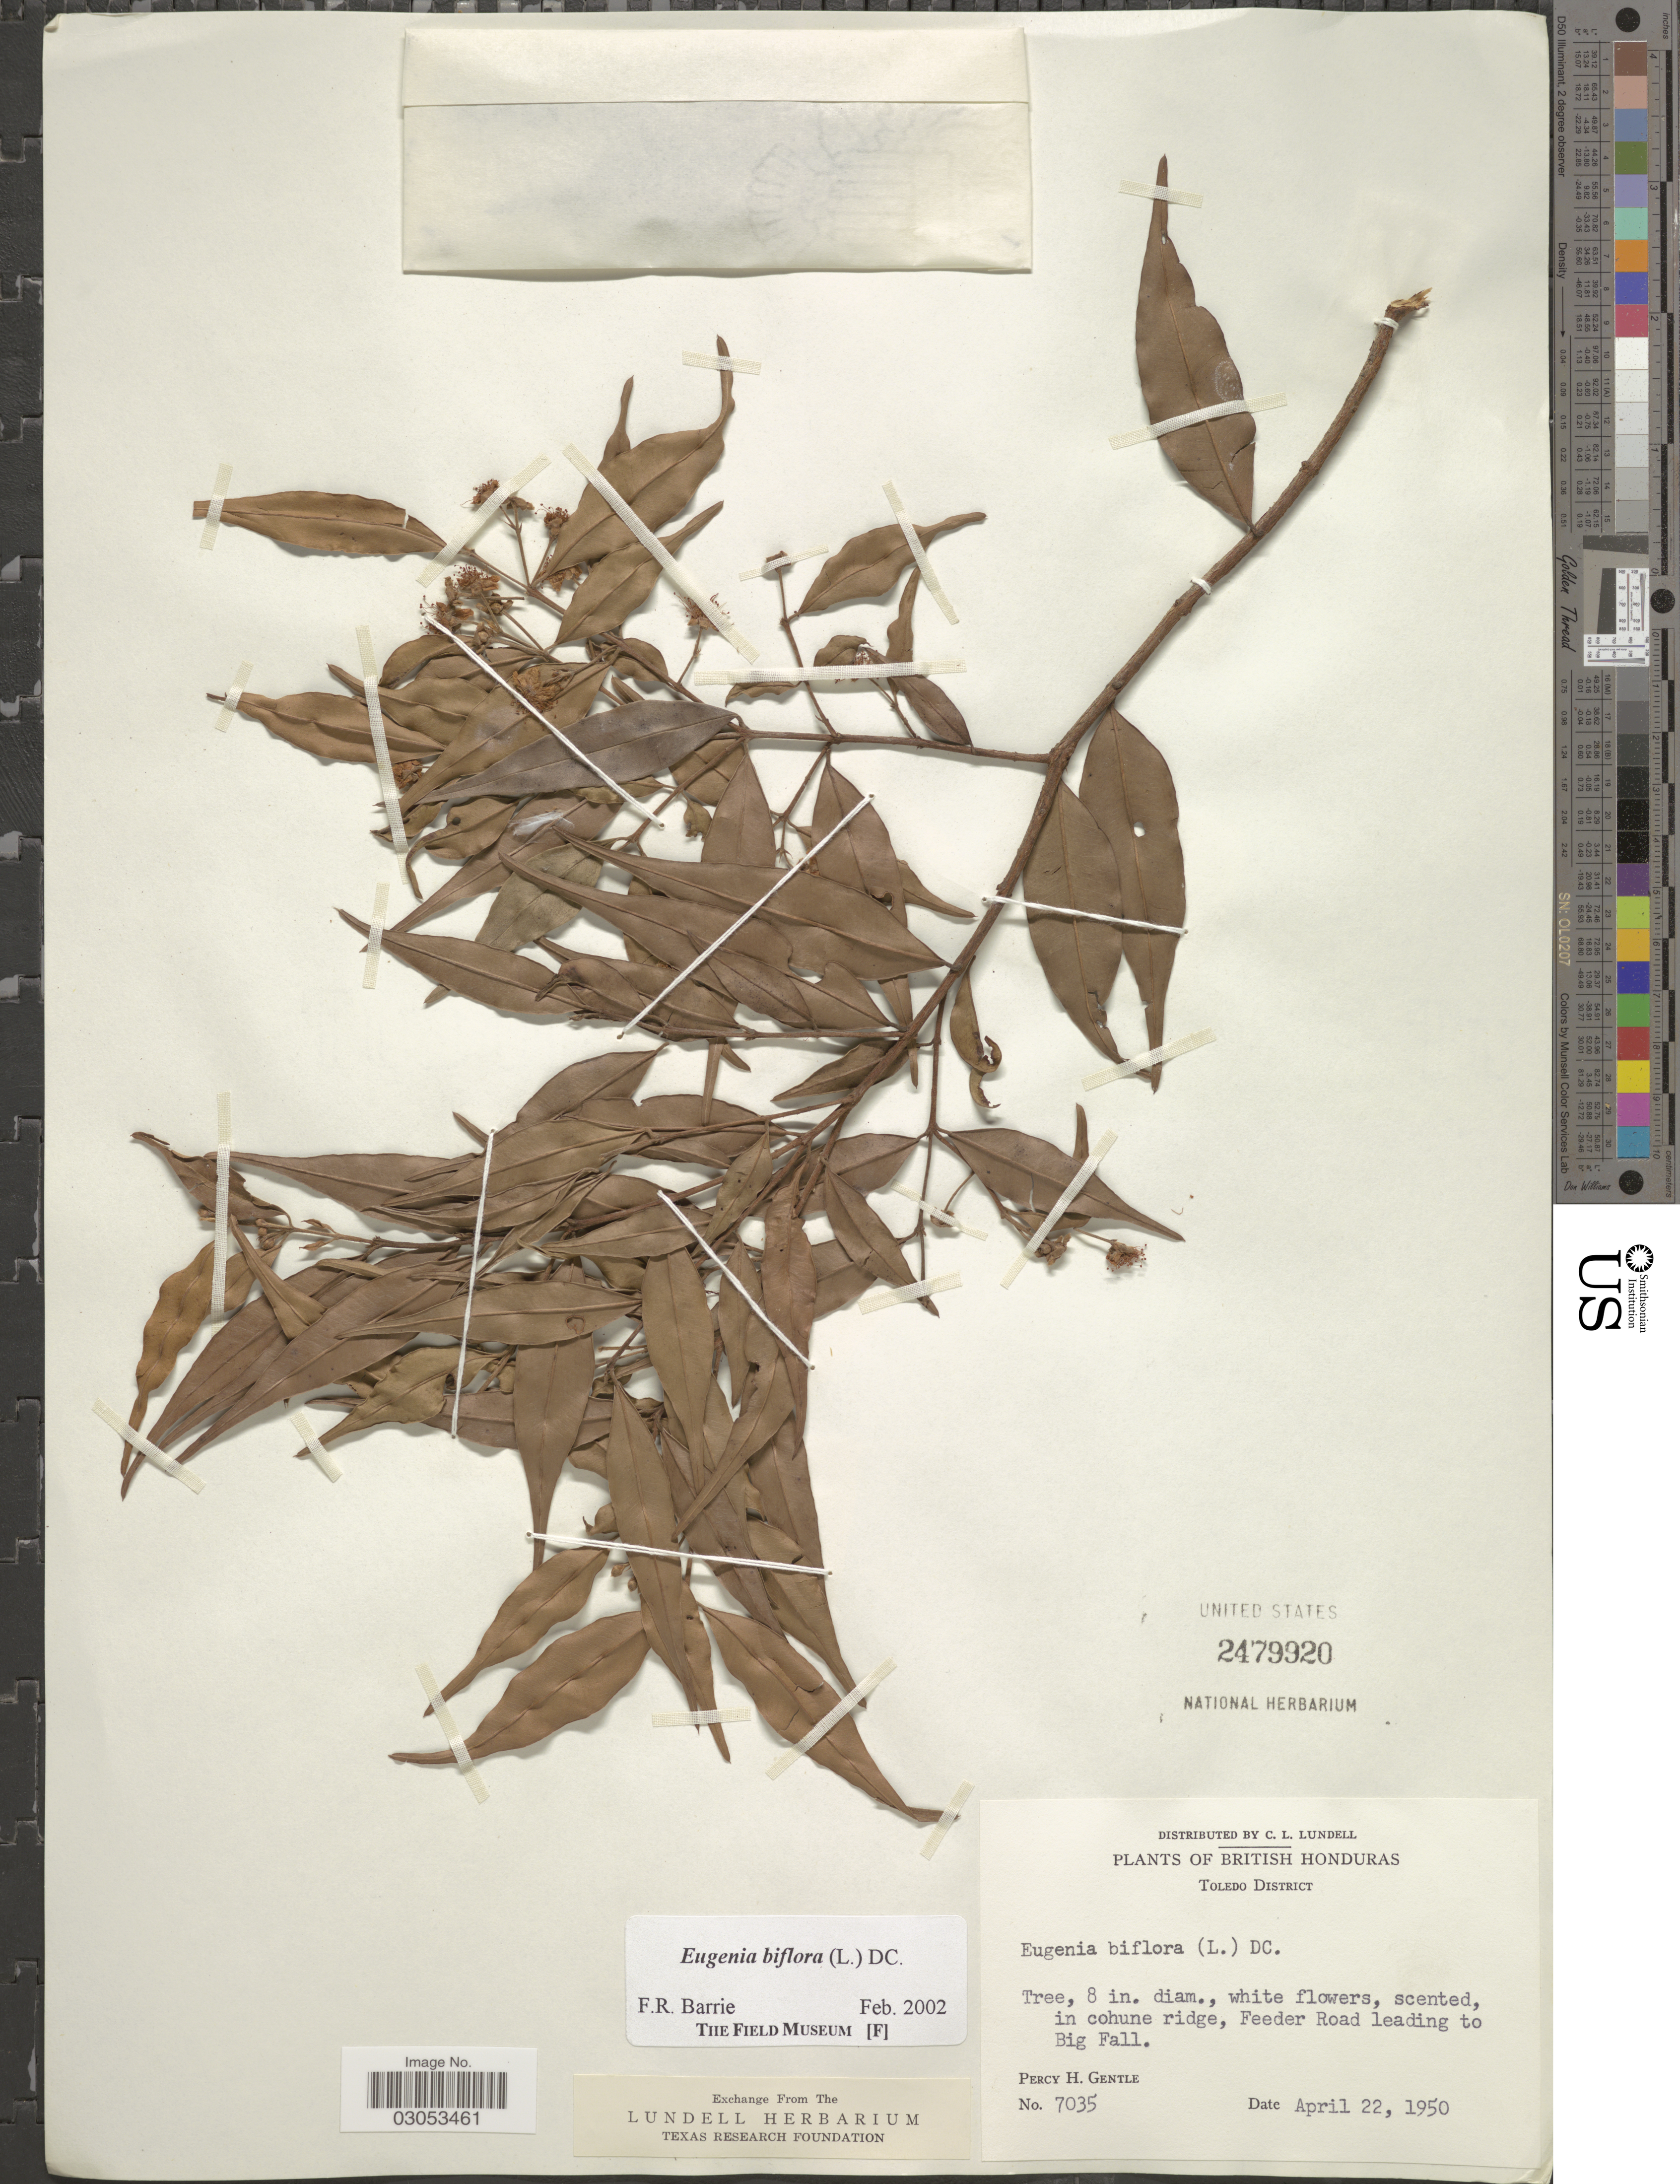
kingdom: Plantae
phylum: Tracheophyta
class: Magnoliopsida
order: Myrtales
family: Myrtaceae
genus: Eugenia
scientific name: Eugenia biflora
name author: (L.) DC.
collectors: P. H. Gentle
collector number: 7035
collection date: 1950-04-22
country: Belize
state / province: Toledo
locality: British Honduras. Toledo District. Feeder Road leading to Big Fall.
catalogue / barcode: US 2479920